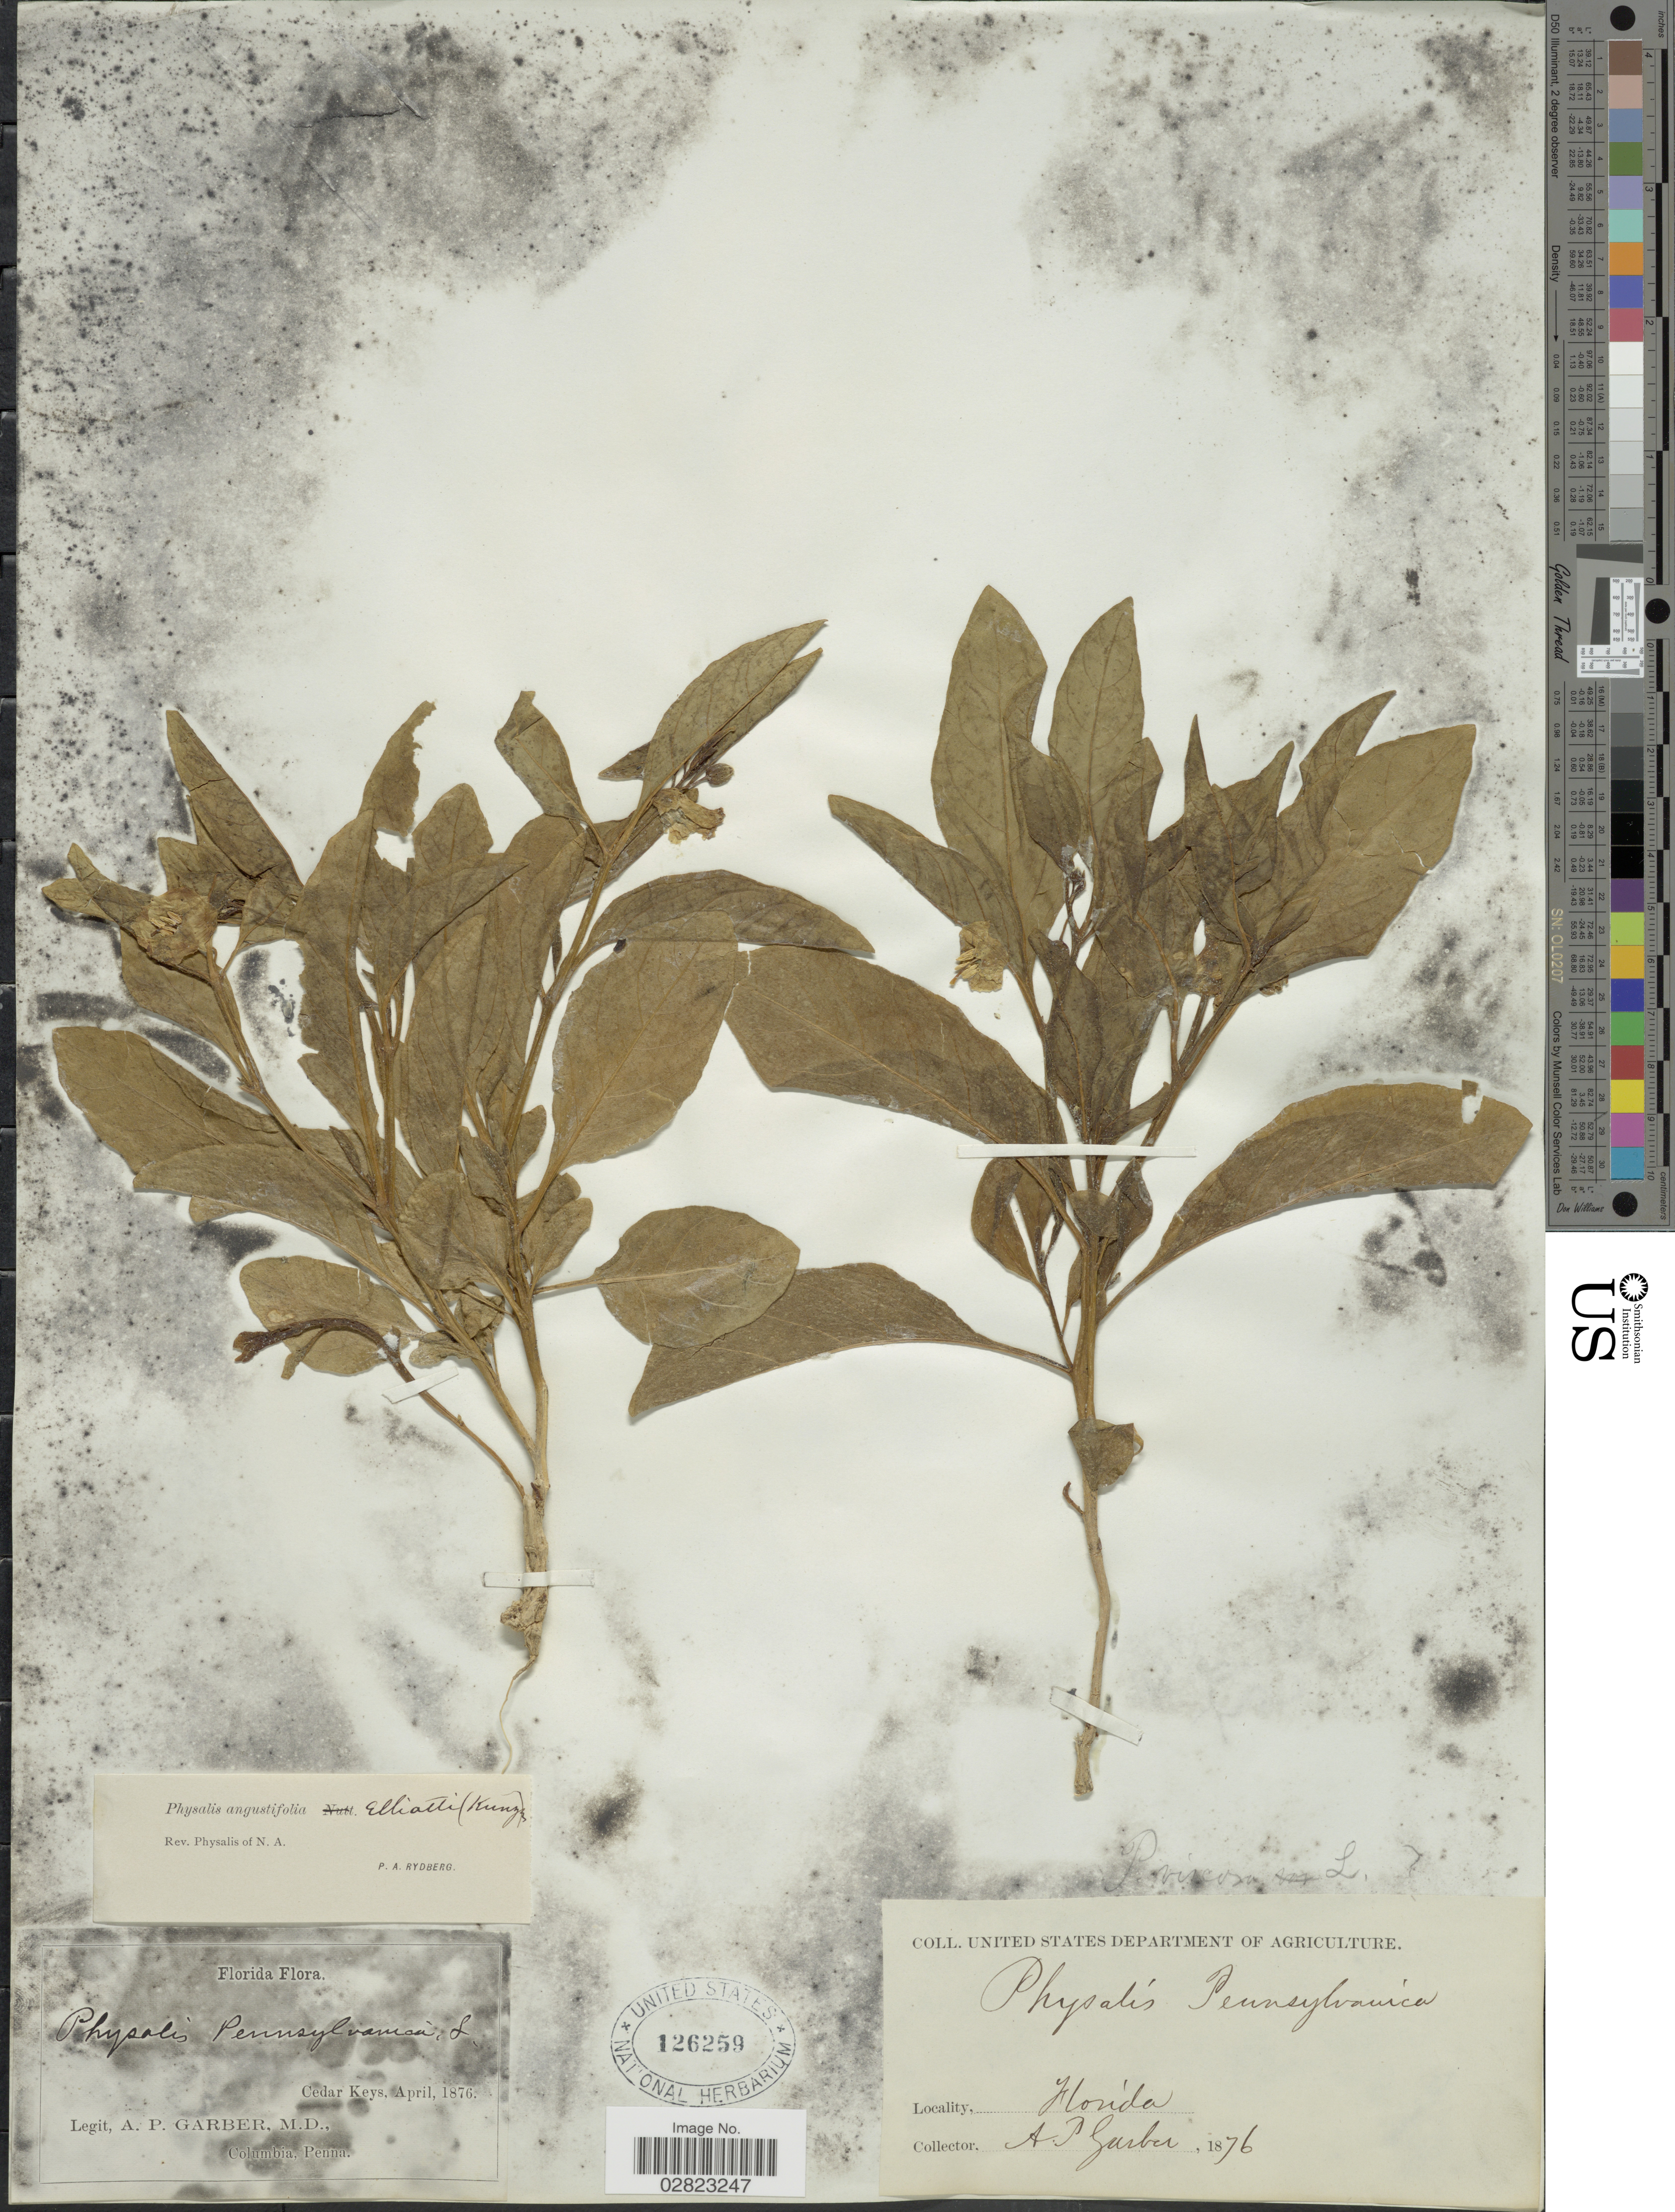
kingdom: Plantae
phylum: Tracheophyta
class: Magnoliopsida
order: Solanales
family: Solanaceae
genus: Physalis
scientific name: Physalis elliottii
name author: Kunze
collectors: A. P. Garber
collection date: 1876-04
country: United States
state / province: Florida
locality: Cedar Keys.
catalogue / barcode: US 126259